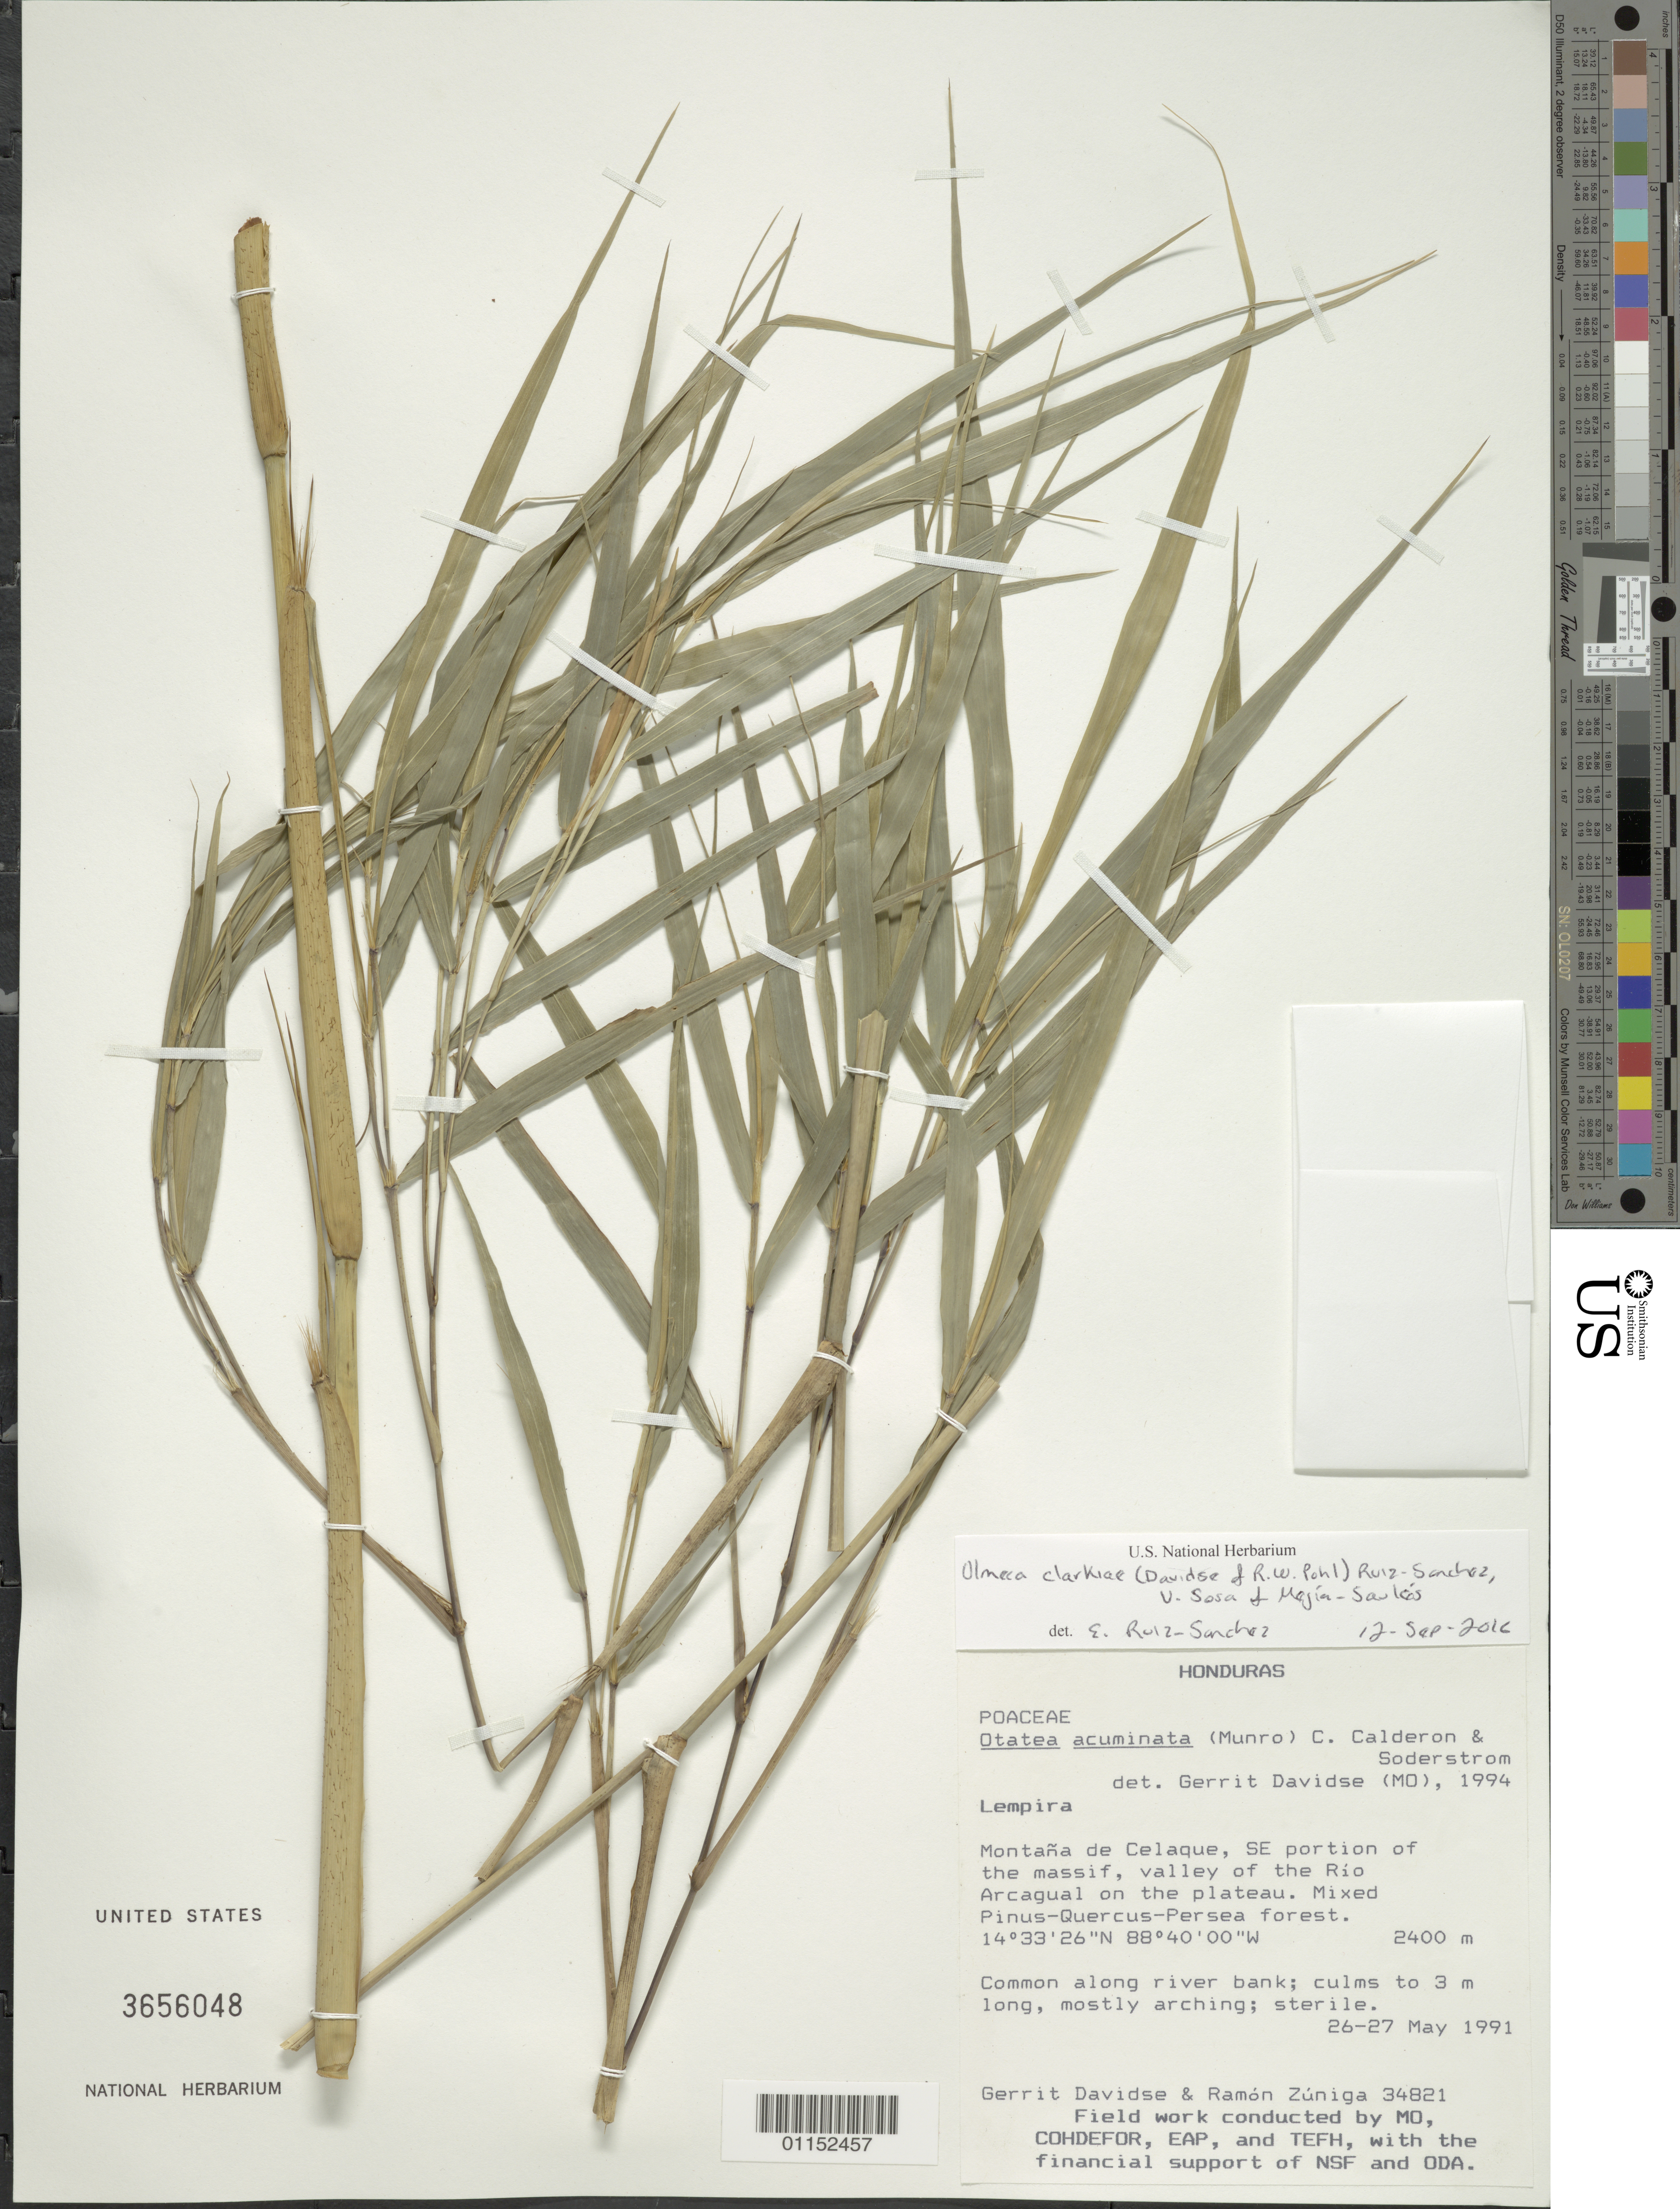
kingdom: Plantae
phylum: Tracheophyta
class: Liliopsida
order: Poales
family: Poaceae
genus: Olmeca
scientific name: Olmeca clarkiae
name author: (Davidse & R.W. Pohl) Ruíz-Sanchez et al.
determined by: Ruíz-Sanchez, E.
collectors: G. Davidse & R. Zúñiga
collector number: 31821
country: Honduras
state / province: Lempira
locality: Montana de Celaque, SE portion of the massif, valley of the Rio Arcagual on the plateau.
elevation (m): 2400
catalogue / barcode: US 3656048